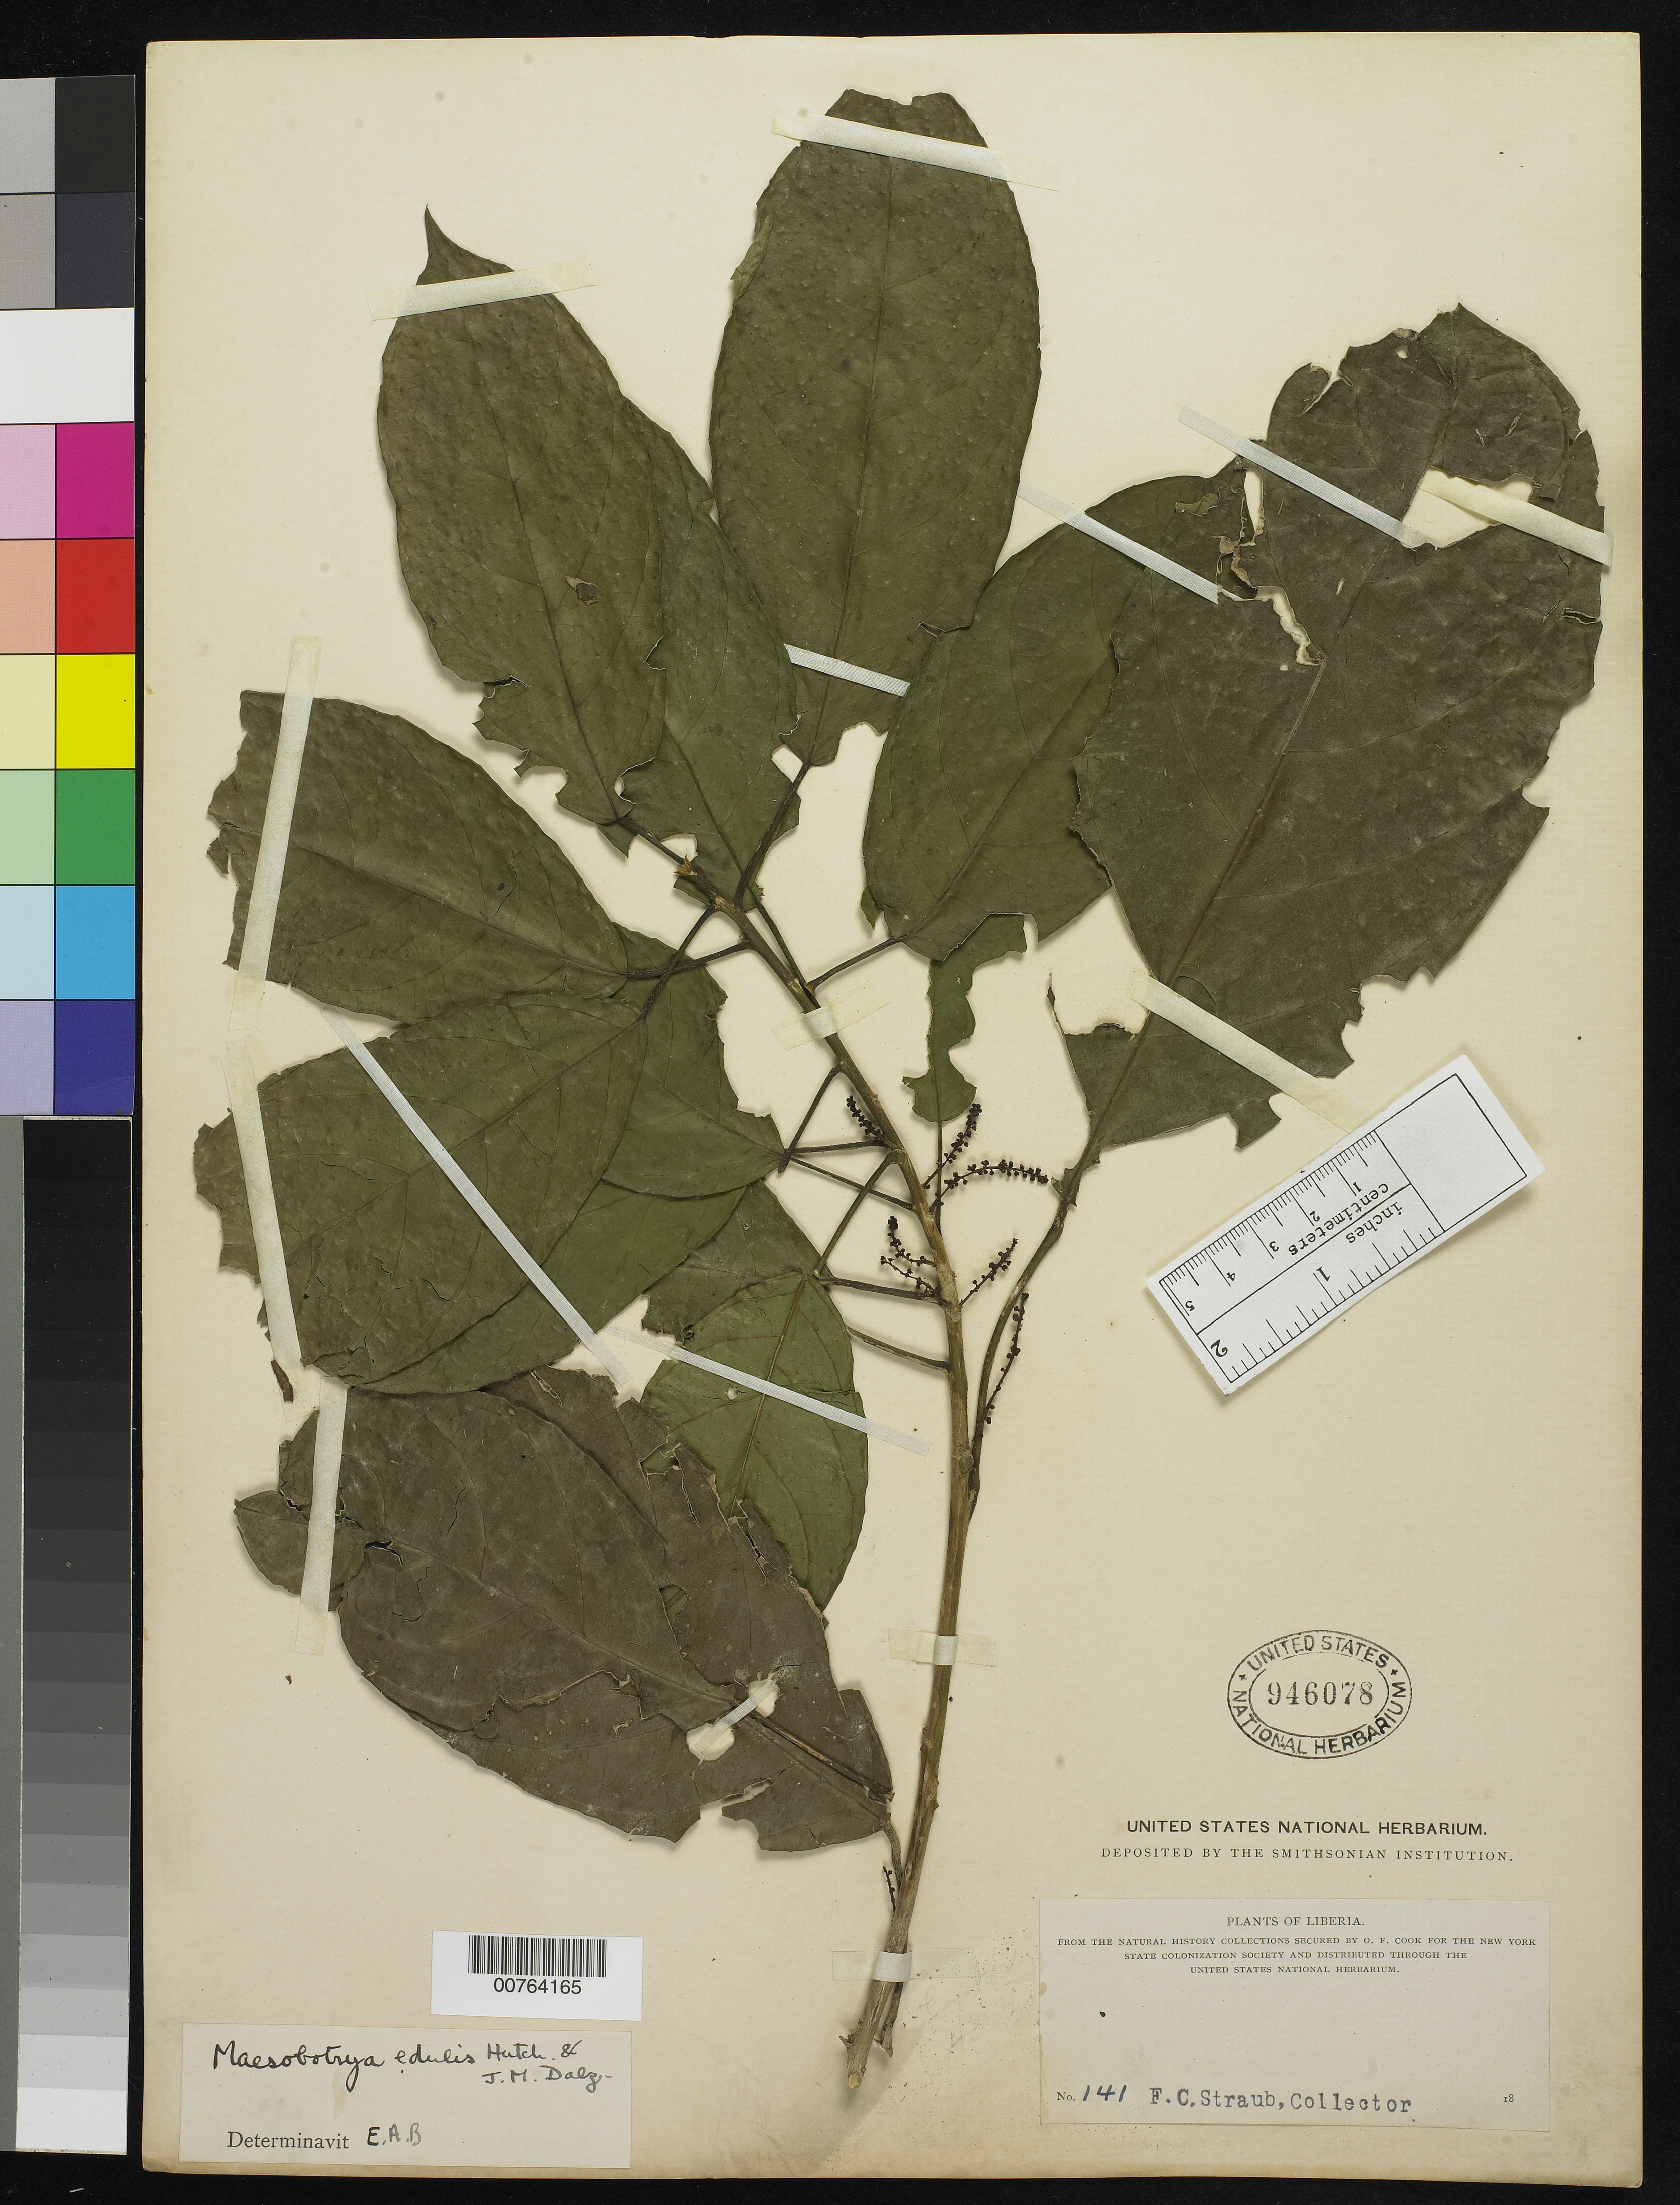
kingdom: Plantae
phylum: Tracheophyta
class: Magnoliopsida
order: Malpighiales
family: Phyllanthaceae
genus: Maesobotrya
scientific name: Maesobotrya edulis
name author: Hutch. & Dalziel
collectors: F. Straub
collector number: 141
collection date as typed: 18--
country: Liberia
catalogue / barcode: US 946078